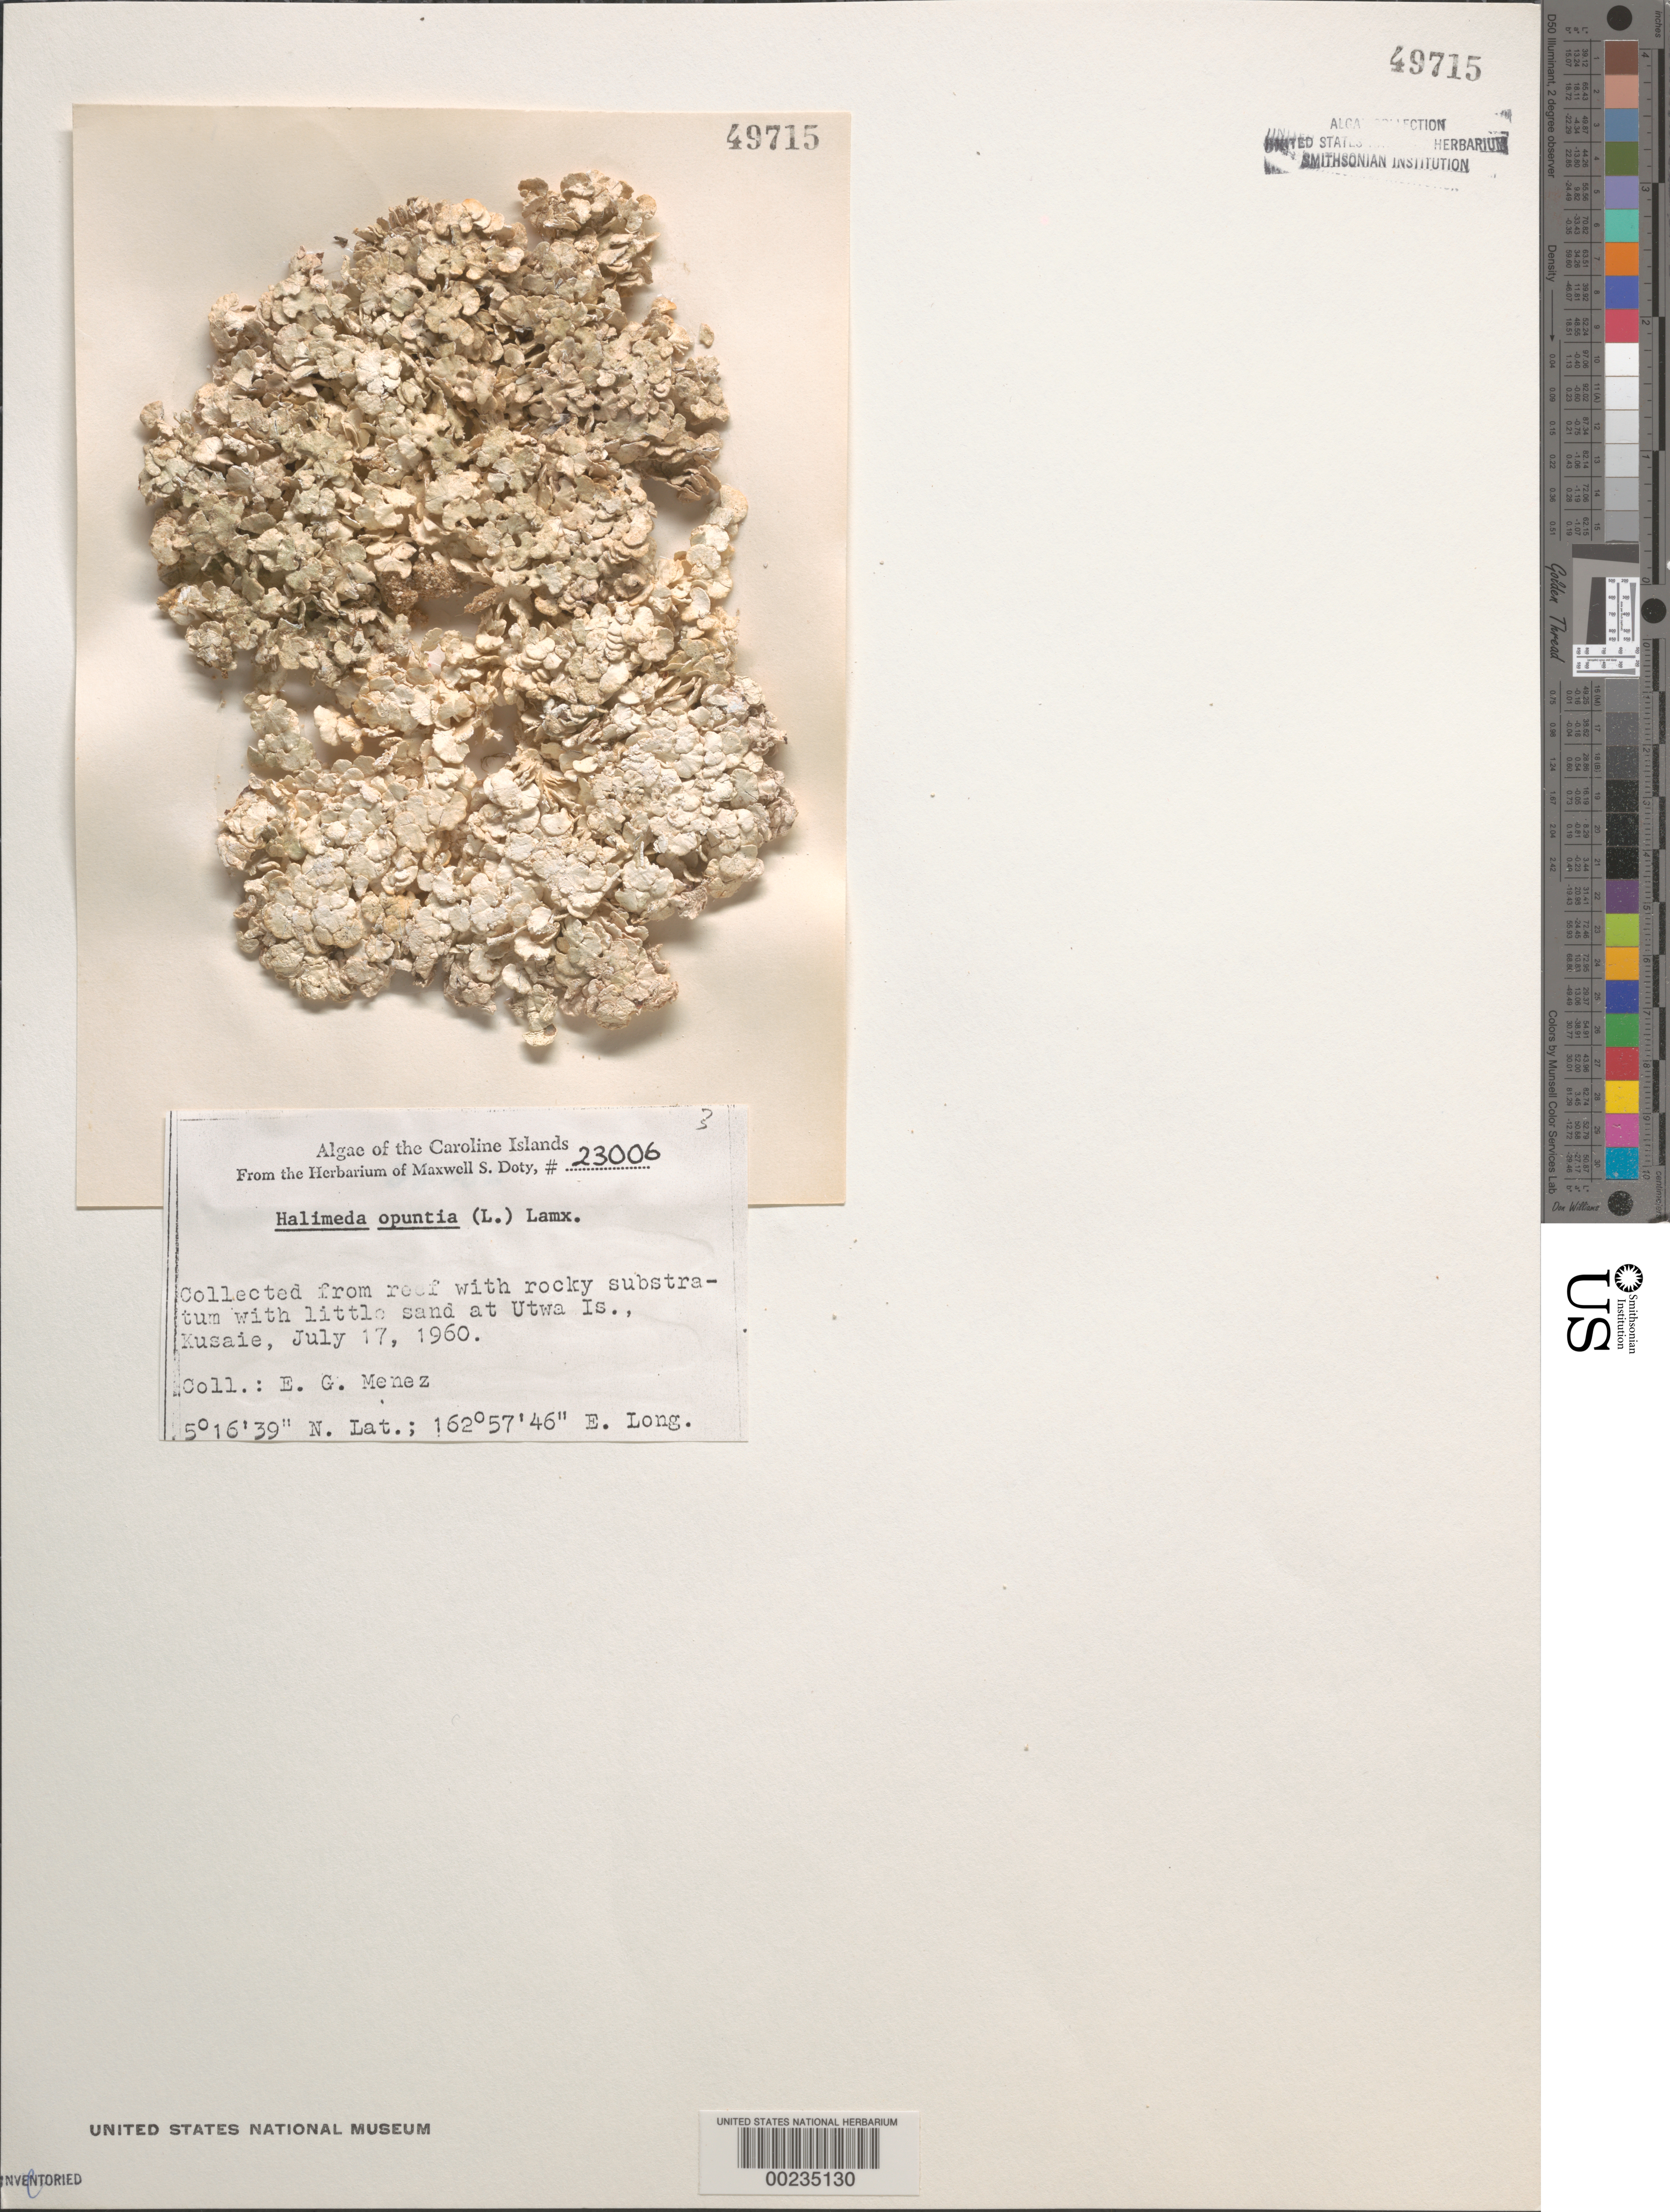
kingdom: Plantae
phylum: Chlorophyta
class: Ulvophyceae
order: Bryopsidales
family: Halimedaceae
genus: Halimeda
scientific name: Halimeda opuntia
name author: (L.) J.V.Lamouroux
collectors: Meñez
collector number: MSD 23006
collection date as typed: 17 Jul 1960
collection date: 1960-07-17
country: Micronesia, Federated States of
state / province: Kosrae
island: Utwa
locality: Utwa Island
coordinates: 5 16' 39" N, 162 57' 46" E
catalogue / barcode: US 49715